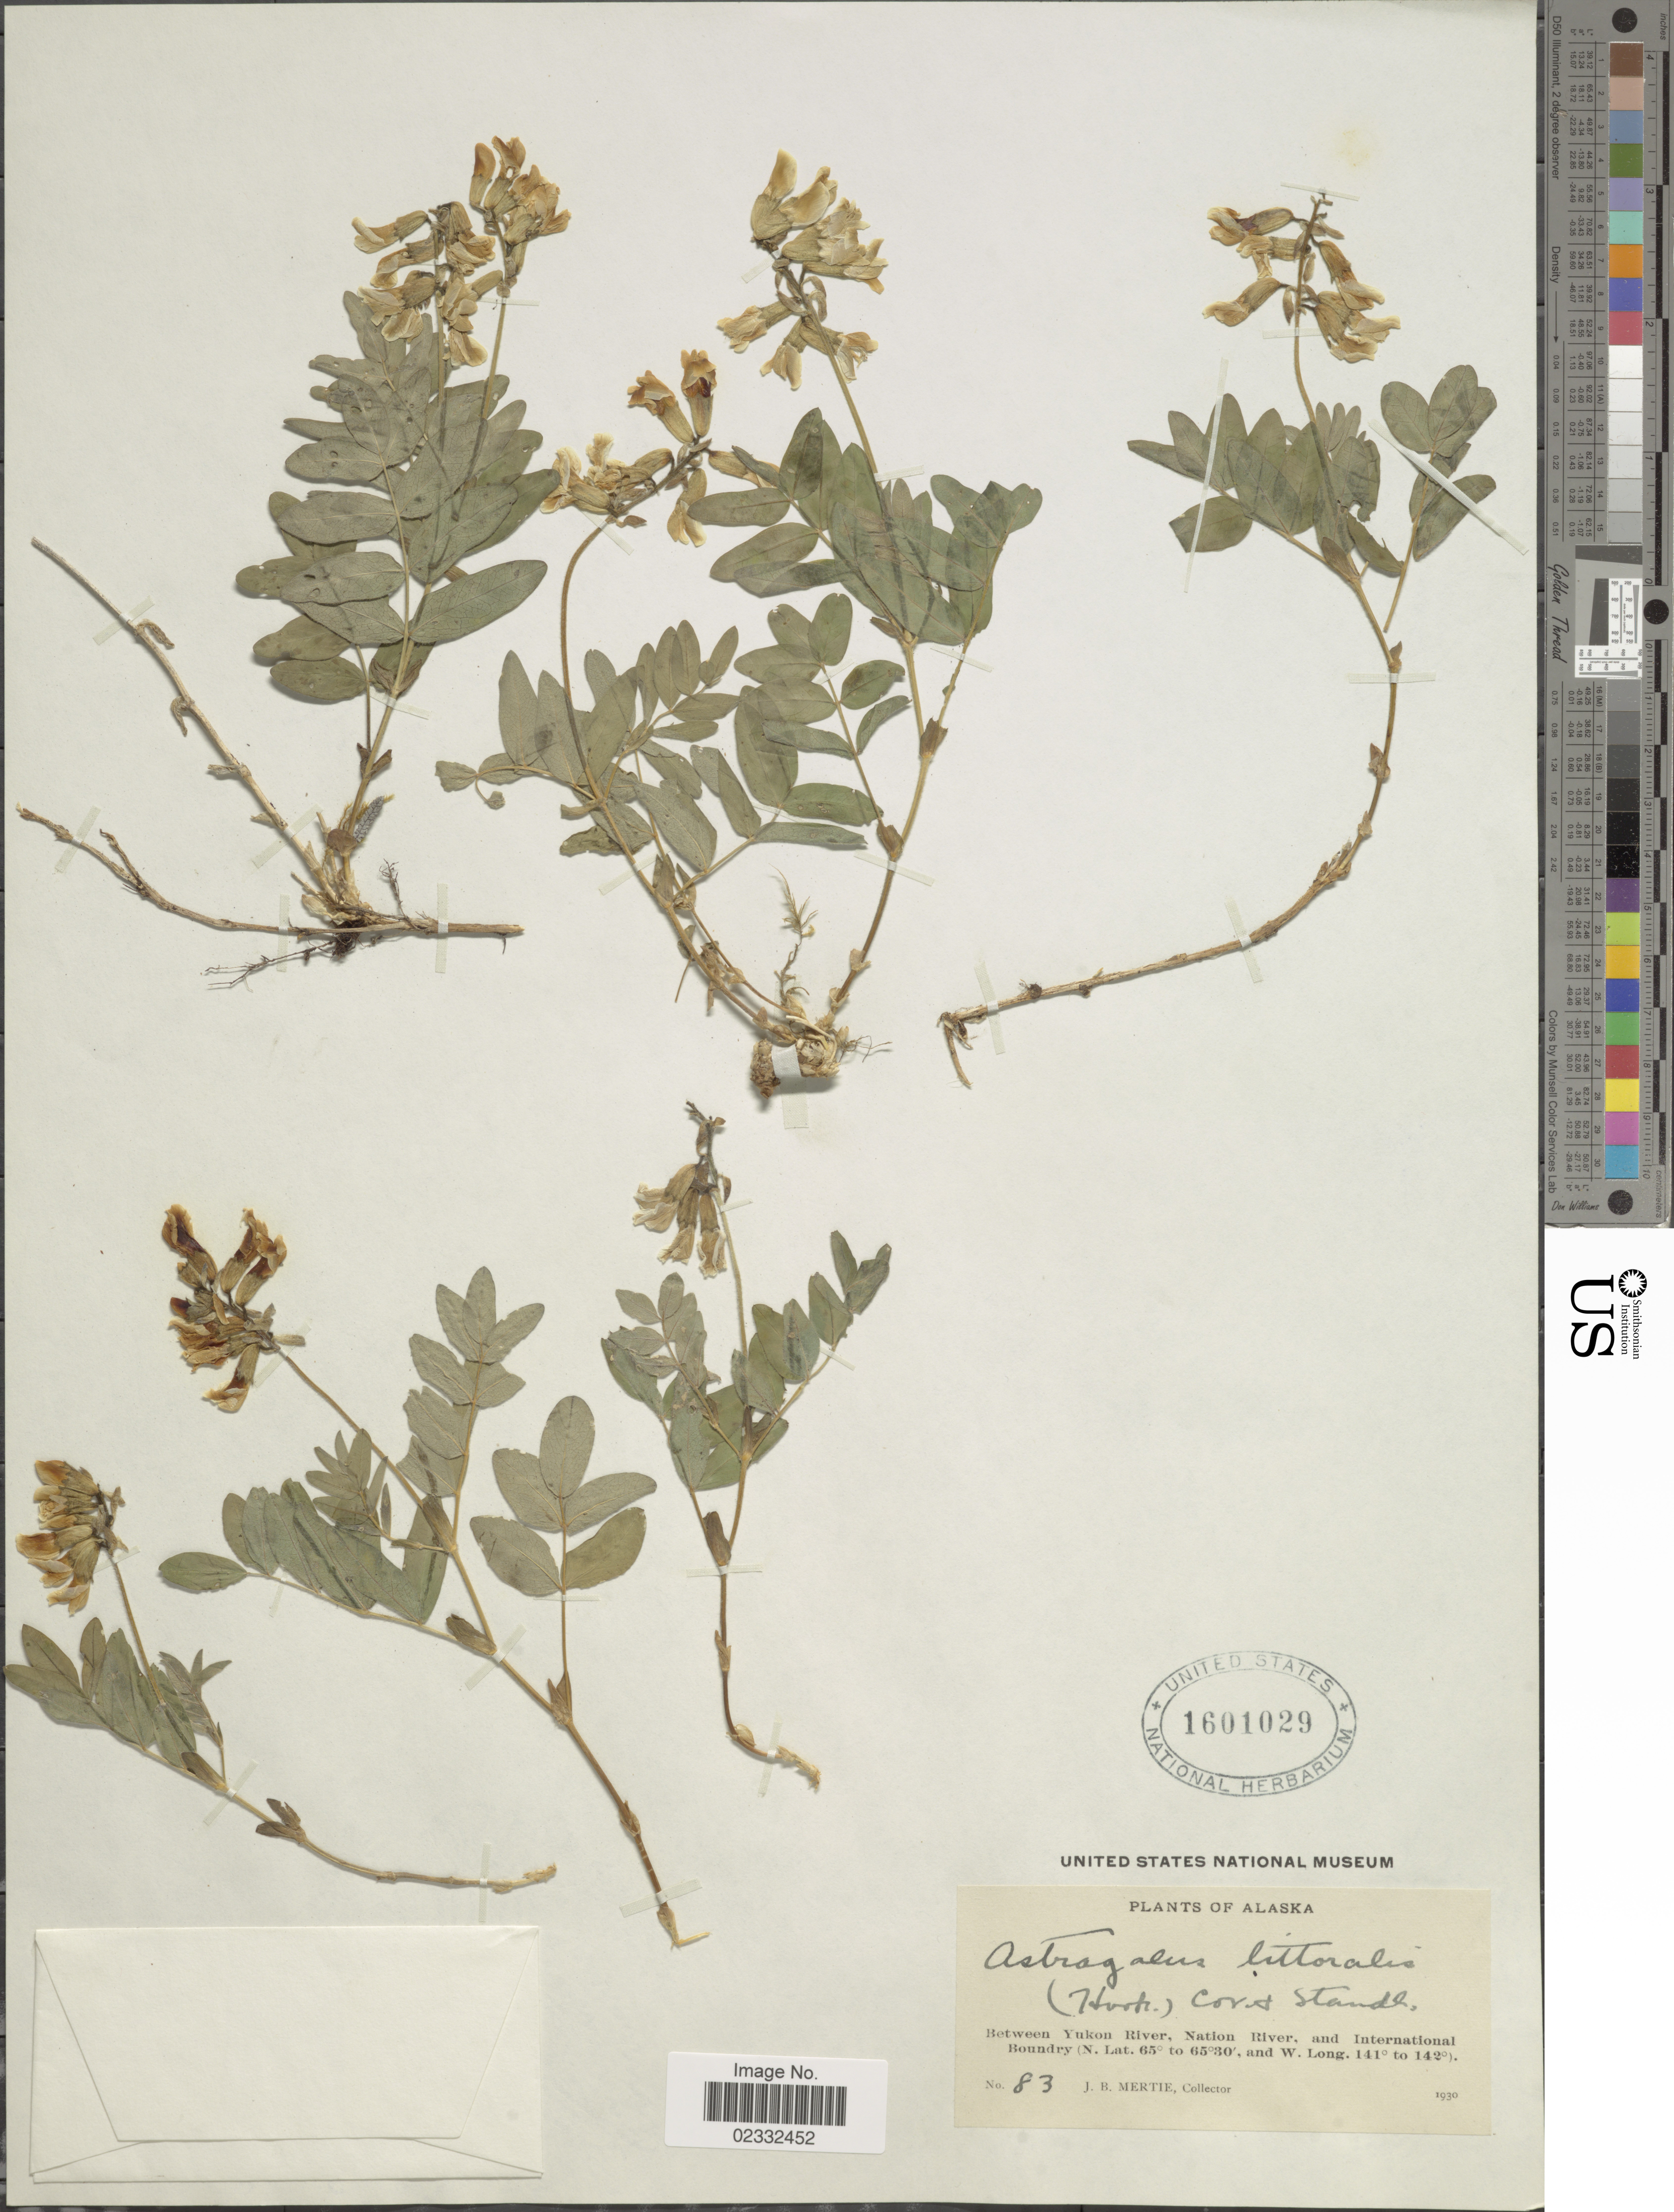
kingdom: Plantae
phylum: Tracheophyta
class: Magnoliopsida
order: Fabales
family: Fabaceae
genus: Astragalus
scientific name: Astragalus littoralis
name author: (Hook.) Coville & Standl. ex Mertie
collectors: J. Mertie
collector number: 83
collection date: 1930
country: United States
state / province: Alaska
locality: Alaska, Between Yukon River, Nation River, and International Boundary.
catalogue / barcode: US 1601029